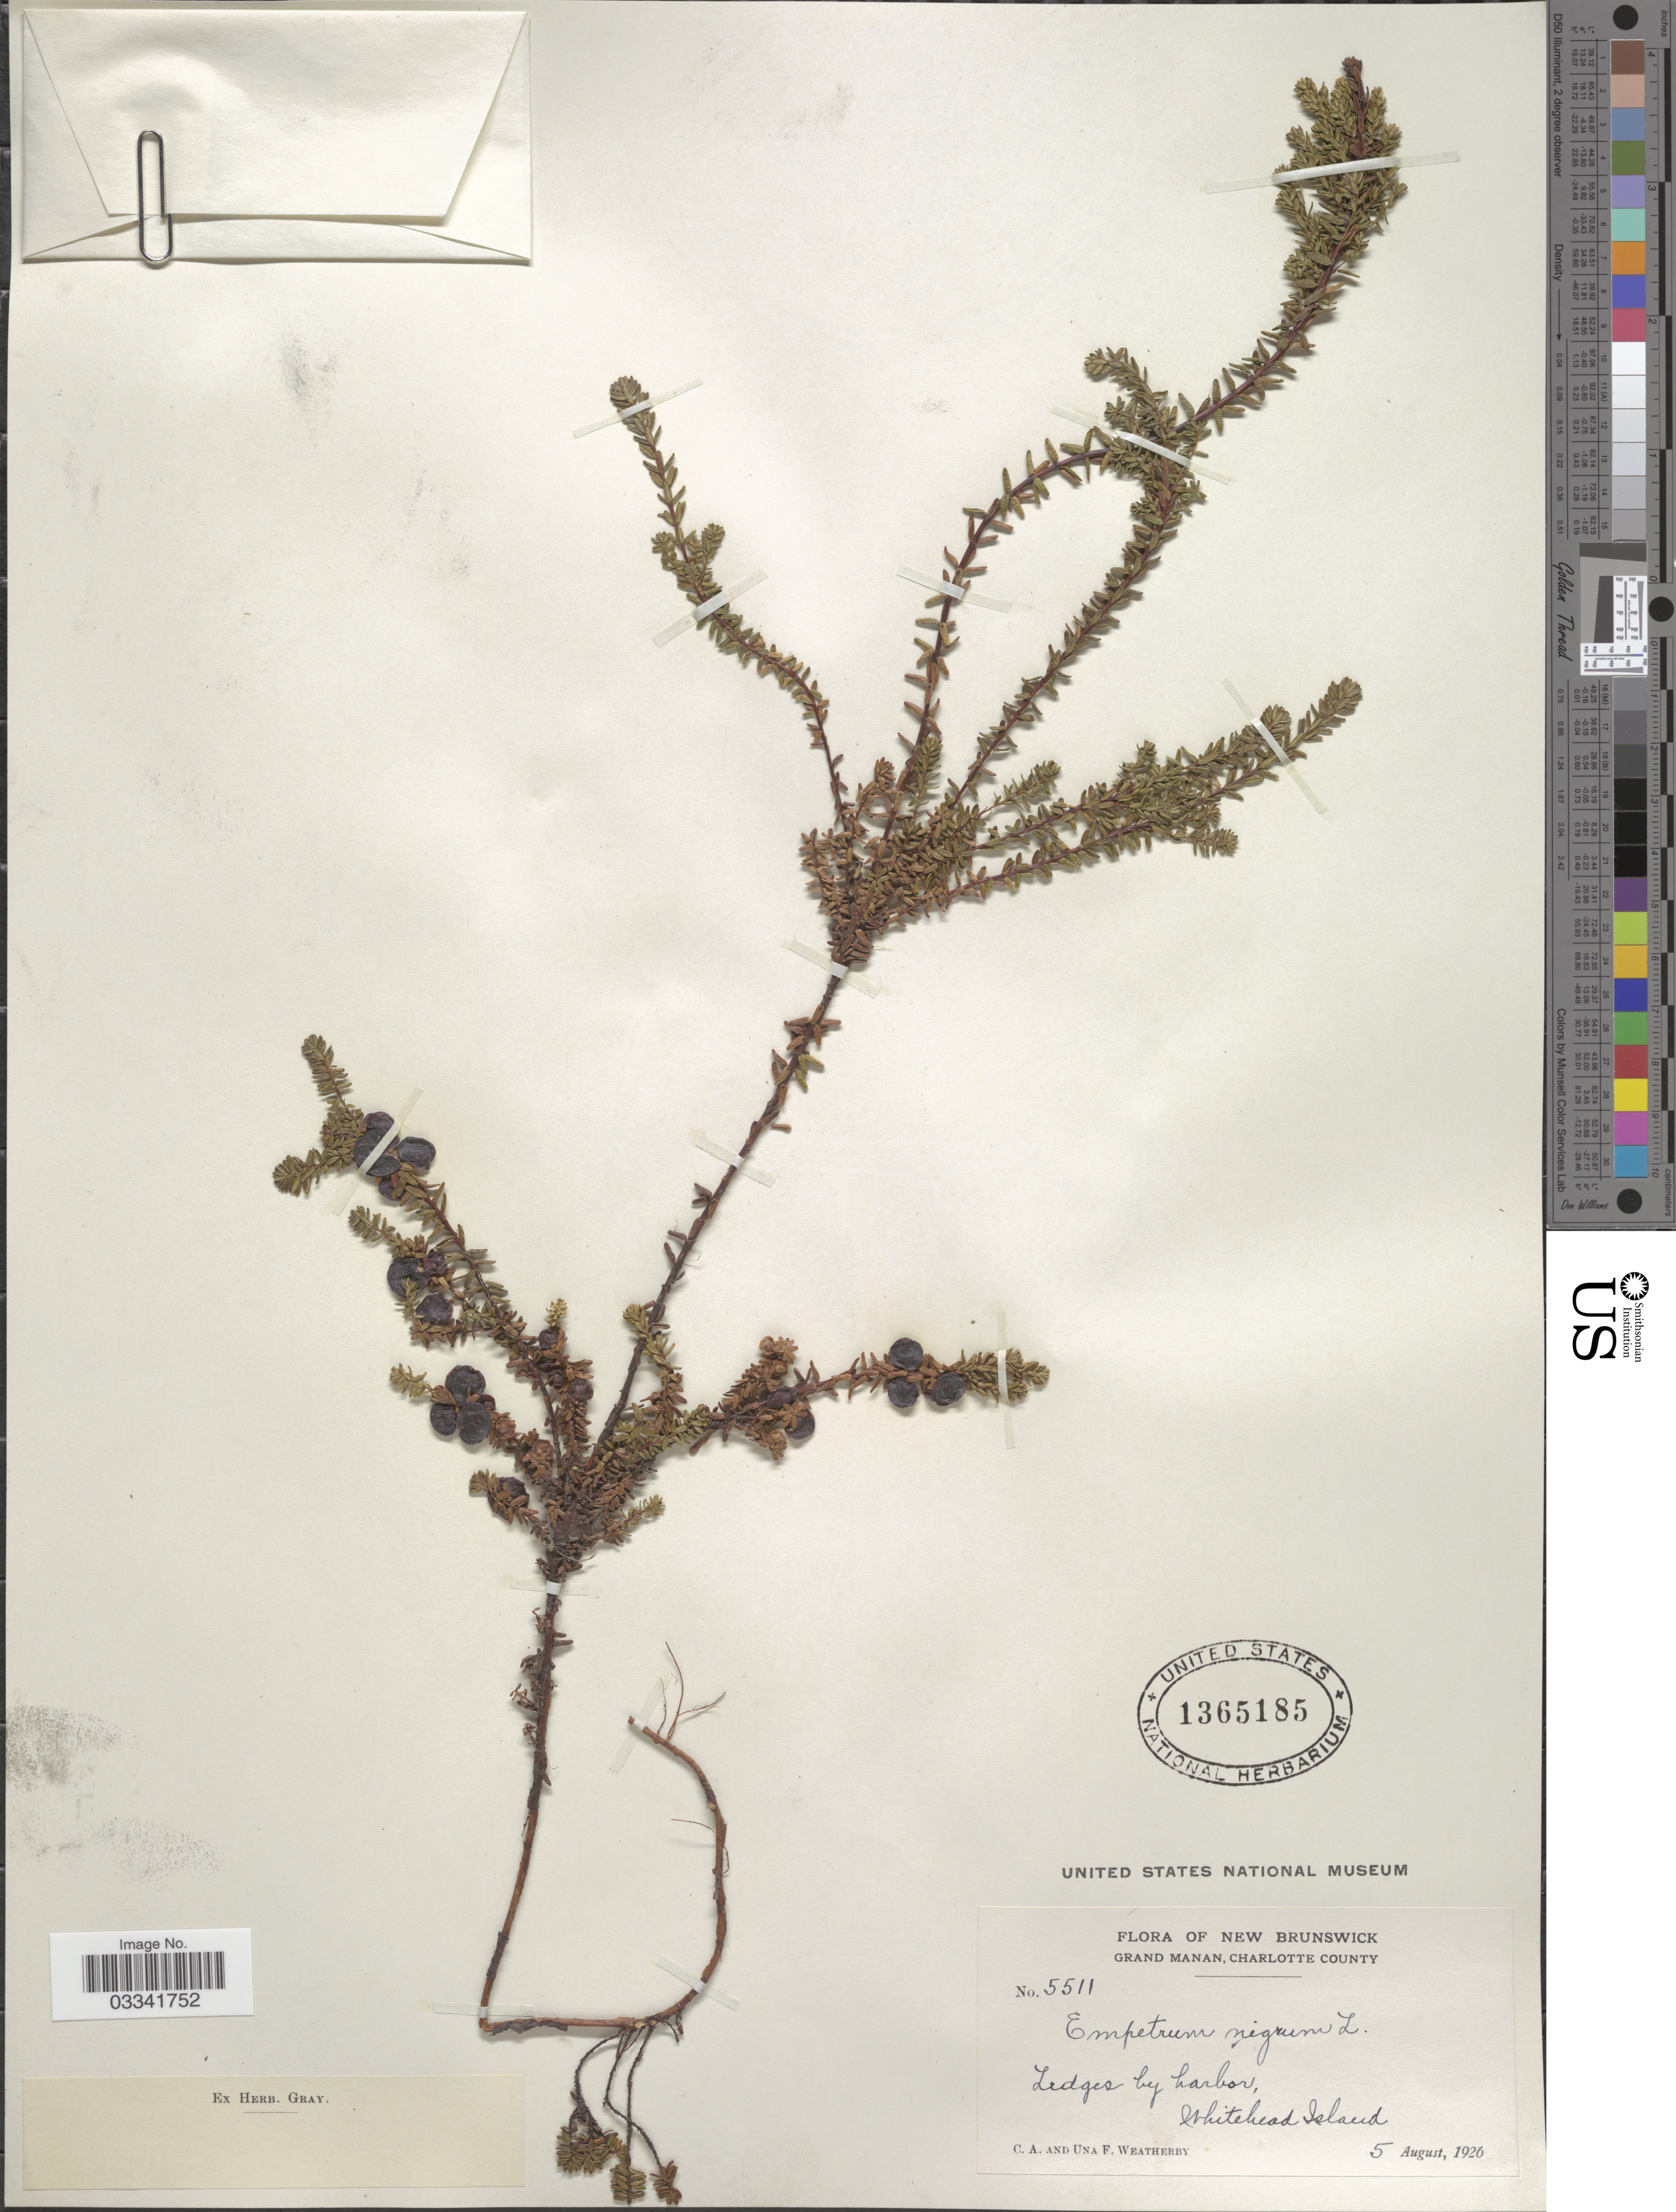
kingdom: Plantae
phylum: Tracheophyta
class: Magnoliopsida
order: Ericales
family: Ericaceae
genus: Empetrum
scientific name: Empetrum nigrum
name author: L.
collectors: C. A. Weatherby & U. Weatherby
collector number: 5511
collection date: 1926-08-05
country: Canada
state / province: New Brunswick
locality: Grand Manan, Charlotte County. Whitehead Island.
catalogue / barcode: US 1365185